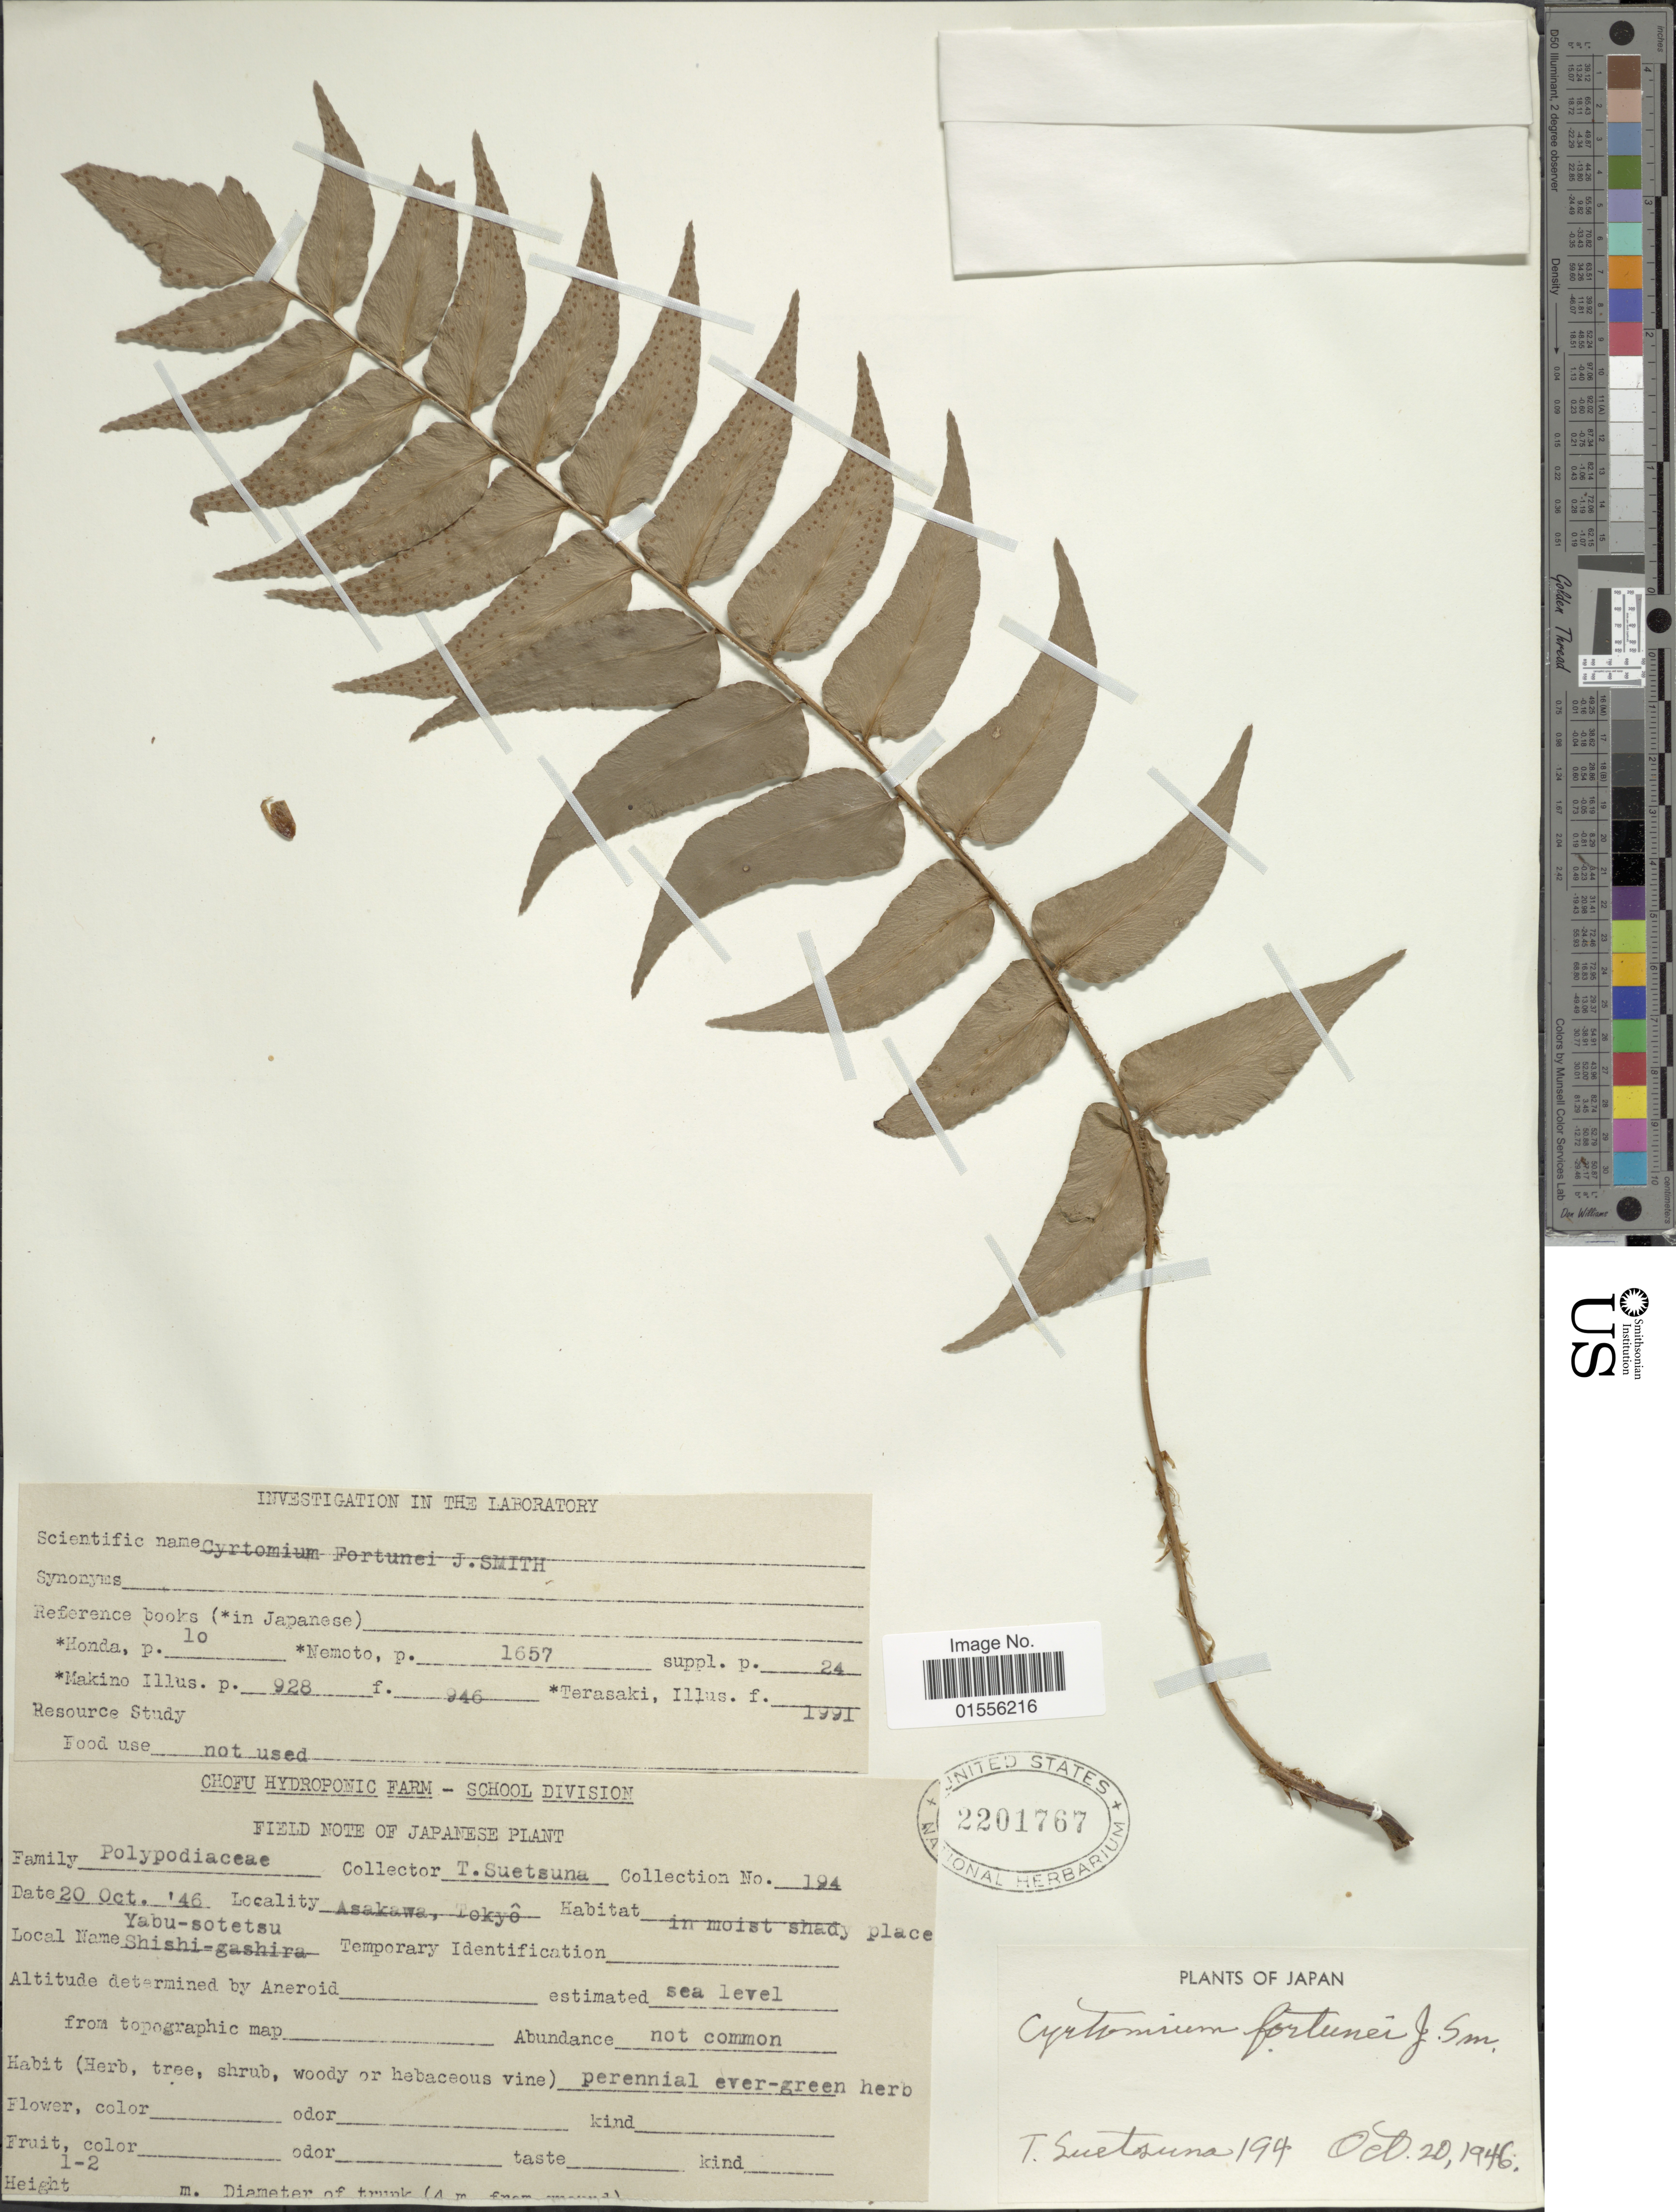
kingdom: Plantae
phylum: Tracheophyta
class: Polypodiopsida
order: Polypodiales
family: Dryopteridaceae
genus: Cyrtomium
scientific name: Cyrtomium fortunei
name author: J. Sm.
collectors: T. Suetsuna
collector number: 194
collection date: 1946-10-20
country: Japan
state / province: Tokyo, Federal City of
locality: Asakawa, Tokyô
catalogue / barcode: US 2201767